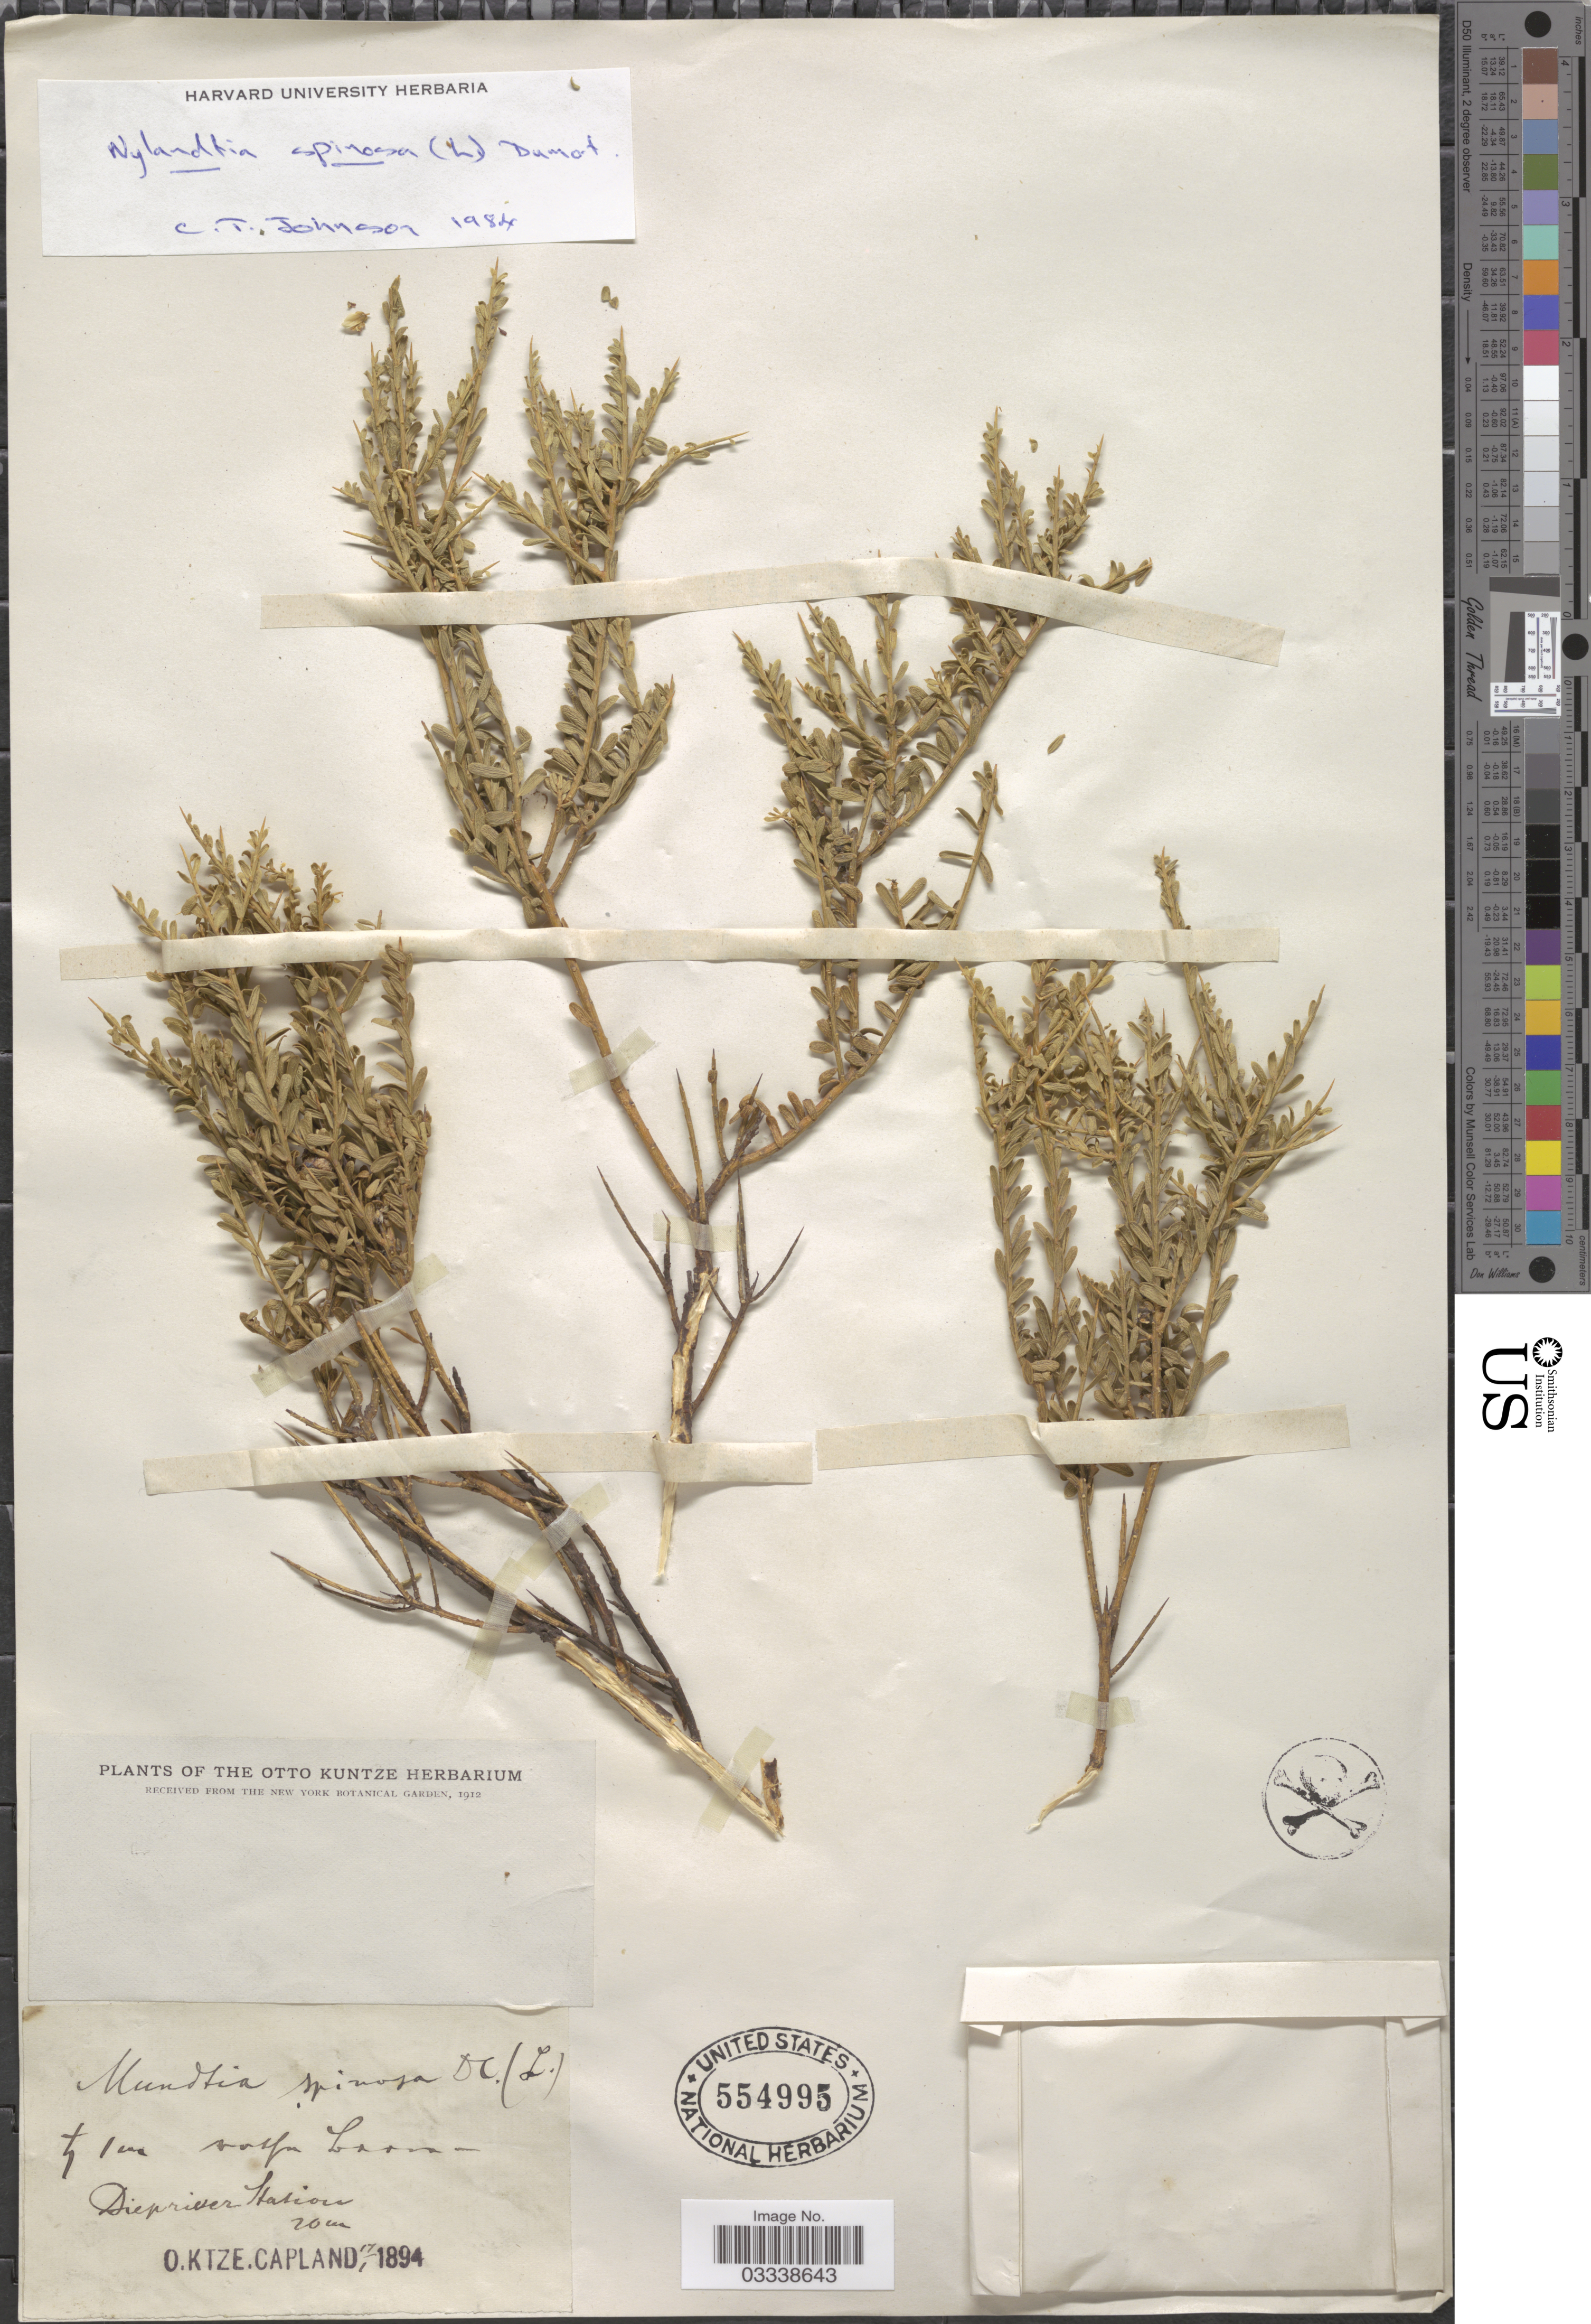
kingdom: Plantae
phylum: Tracheophyta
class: Magnoliopsida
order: Fabales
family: Polygalaceae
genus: Muraltia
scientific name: Muraltia spinosa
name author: (L.) F. Forest & J.C. Manning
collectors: O. Ktze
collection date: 1894-01-17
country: South Africa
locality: Diepriver Station.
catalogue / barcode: US 554995